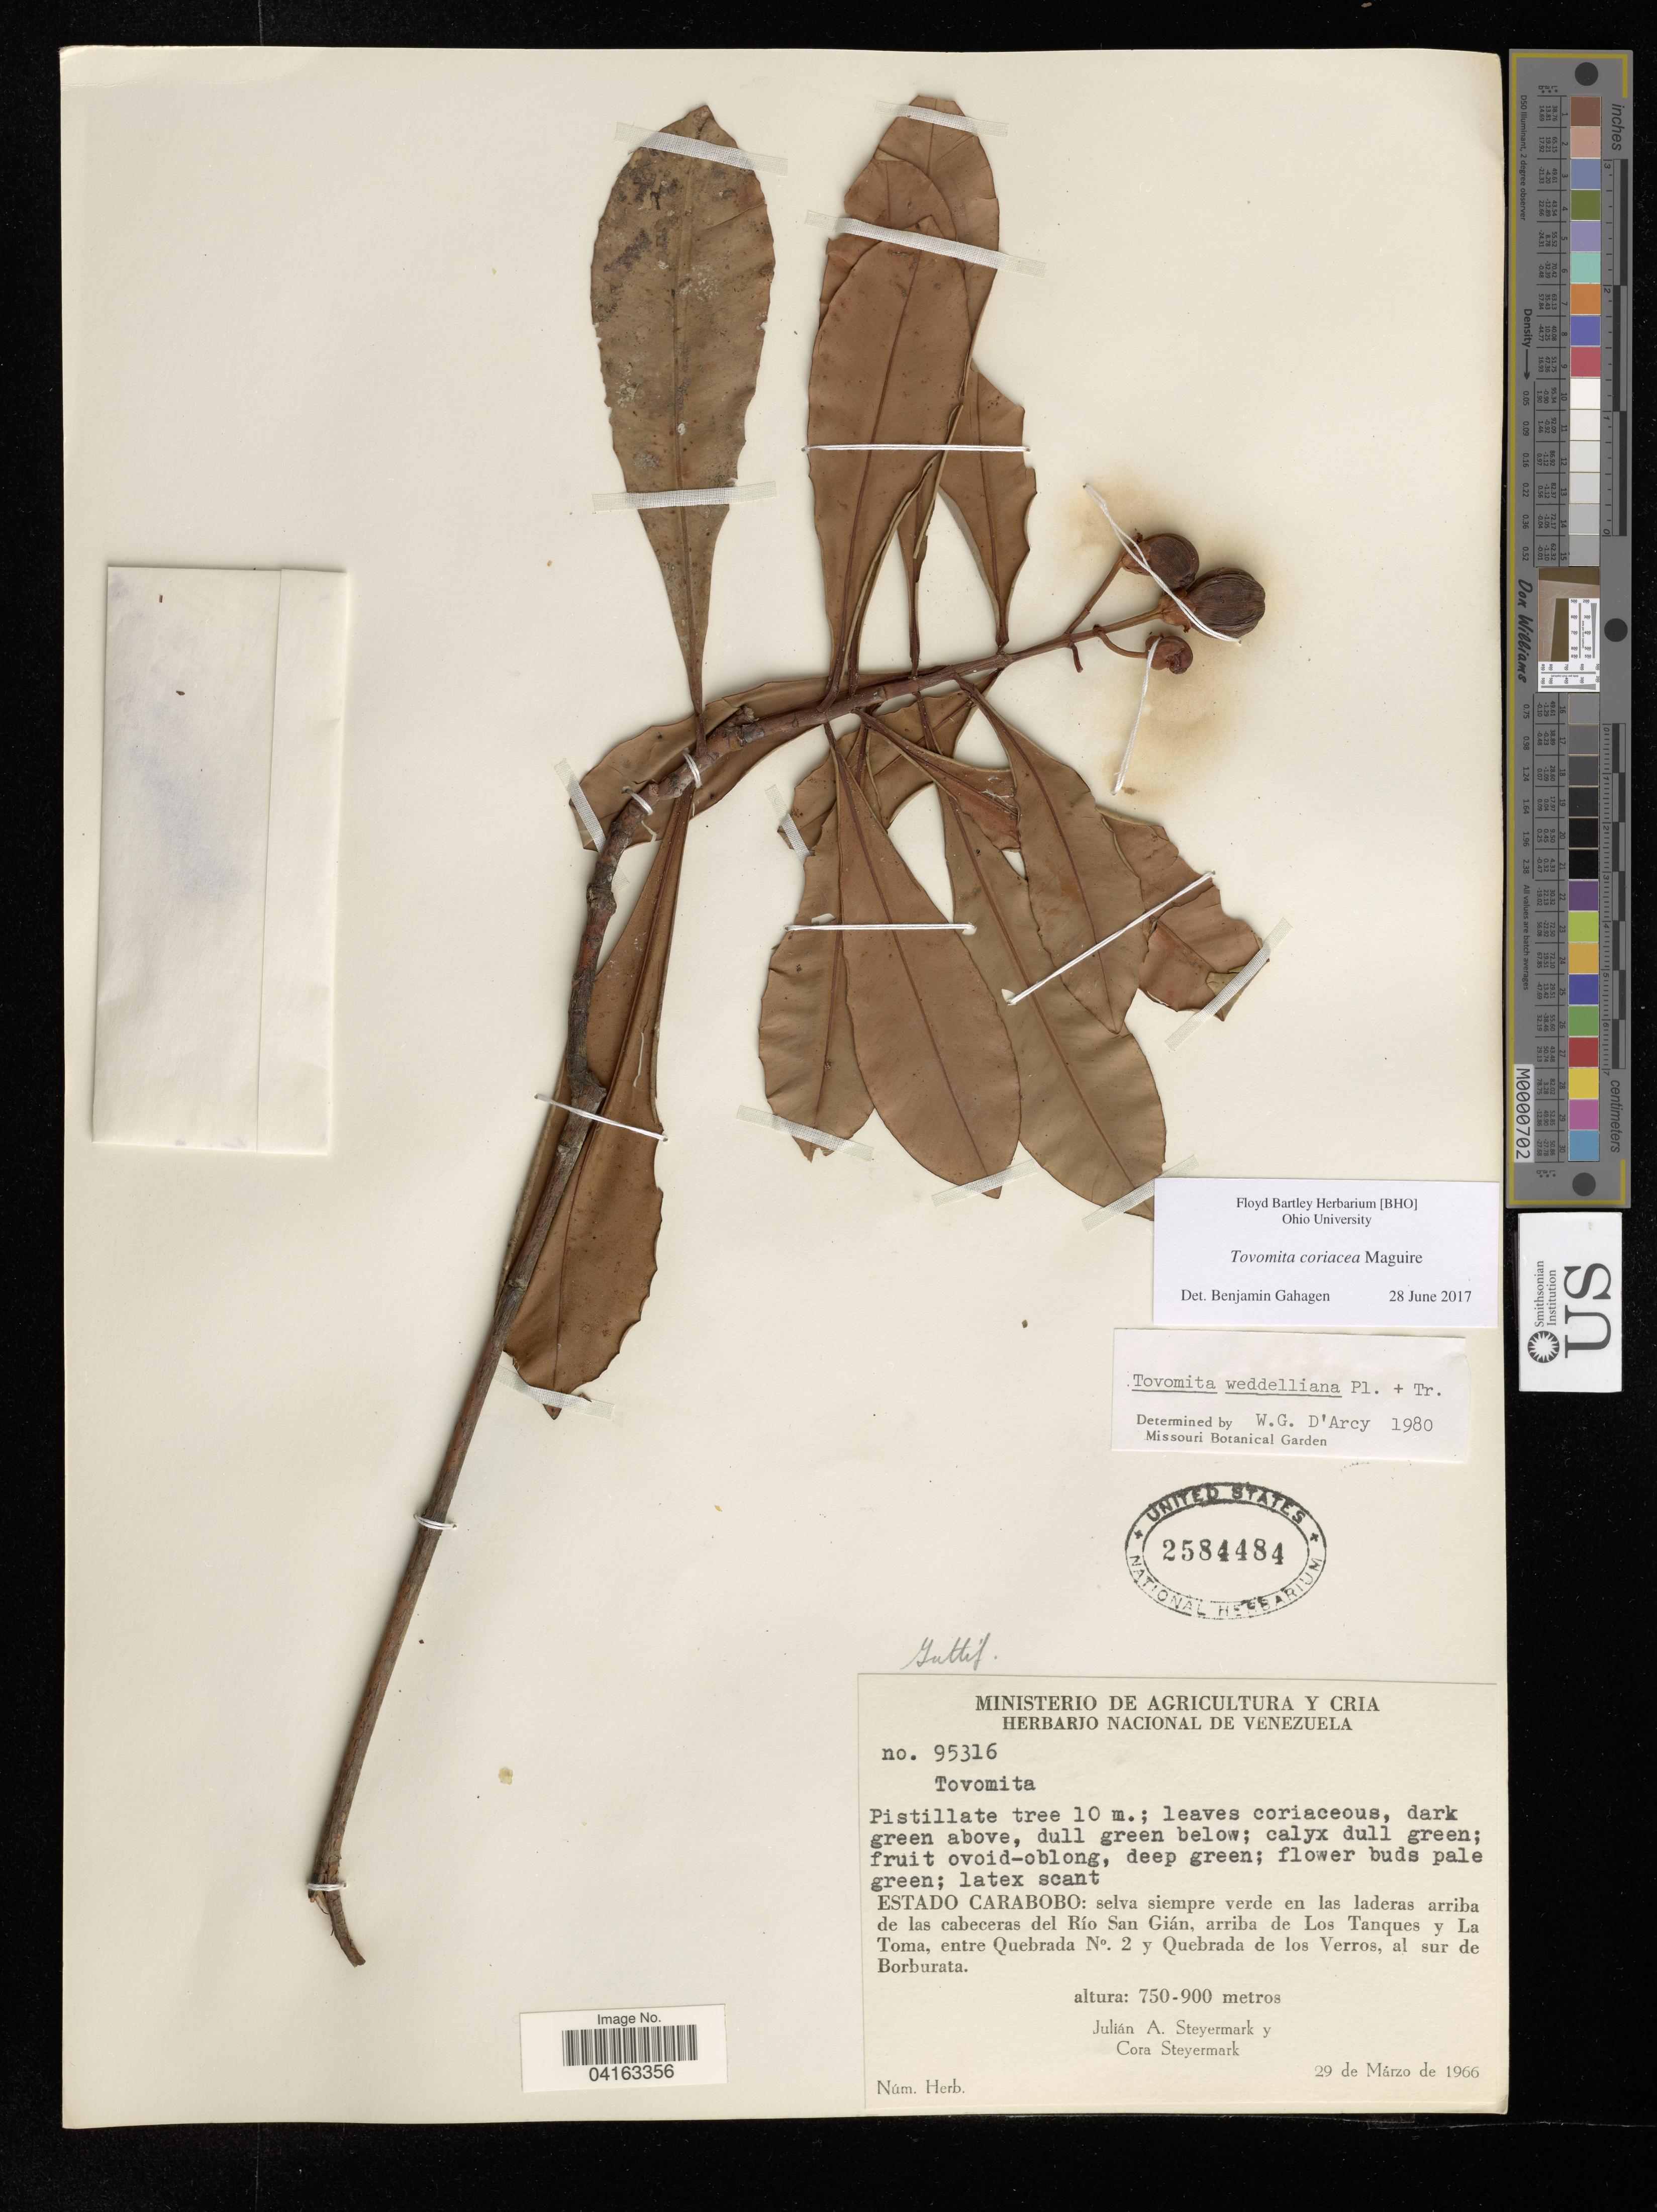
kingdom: Plantae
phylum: Tracheophyta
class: Magnoliopsida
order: Malpighiales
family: Clusiaceae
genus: Tovomita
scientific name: Tovomita coriacea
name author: Maguire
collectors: J. Steyermark & C. Steyermark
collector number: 95316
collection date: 1966-03-29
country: Venezuela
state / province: Carabobo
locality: Selva siempre verde en las laderas arriba de las cabeceras del Río San Gián, arriba de Los Tanques y La Toma, entre Quebrada N°. 2 y Quebrada de los Verros, al sur de Borburata.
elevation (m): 750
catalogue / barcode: US 2584484